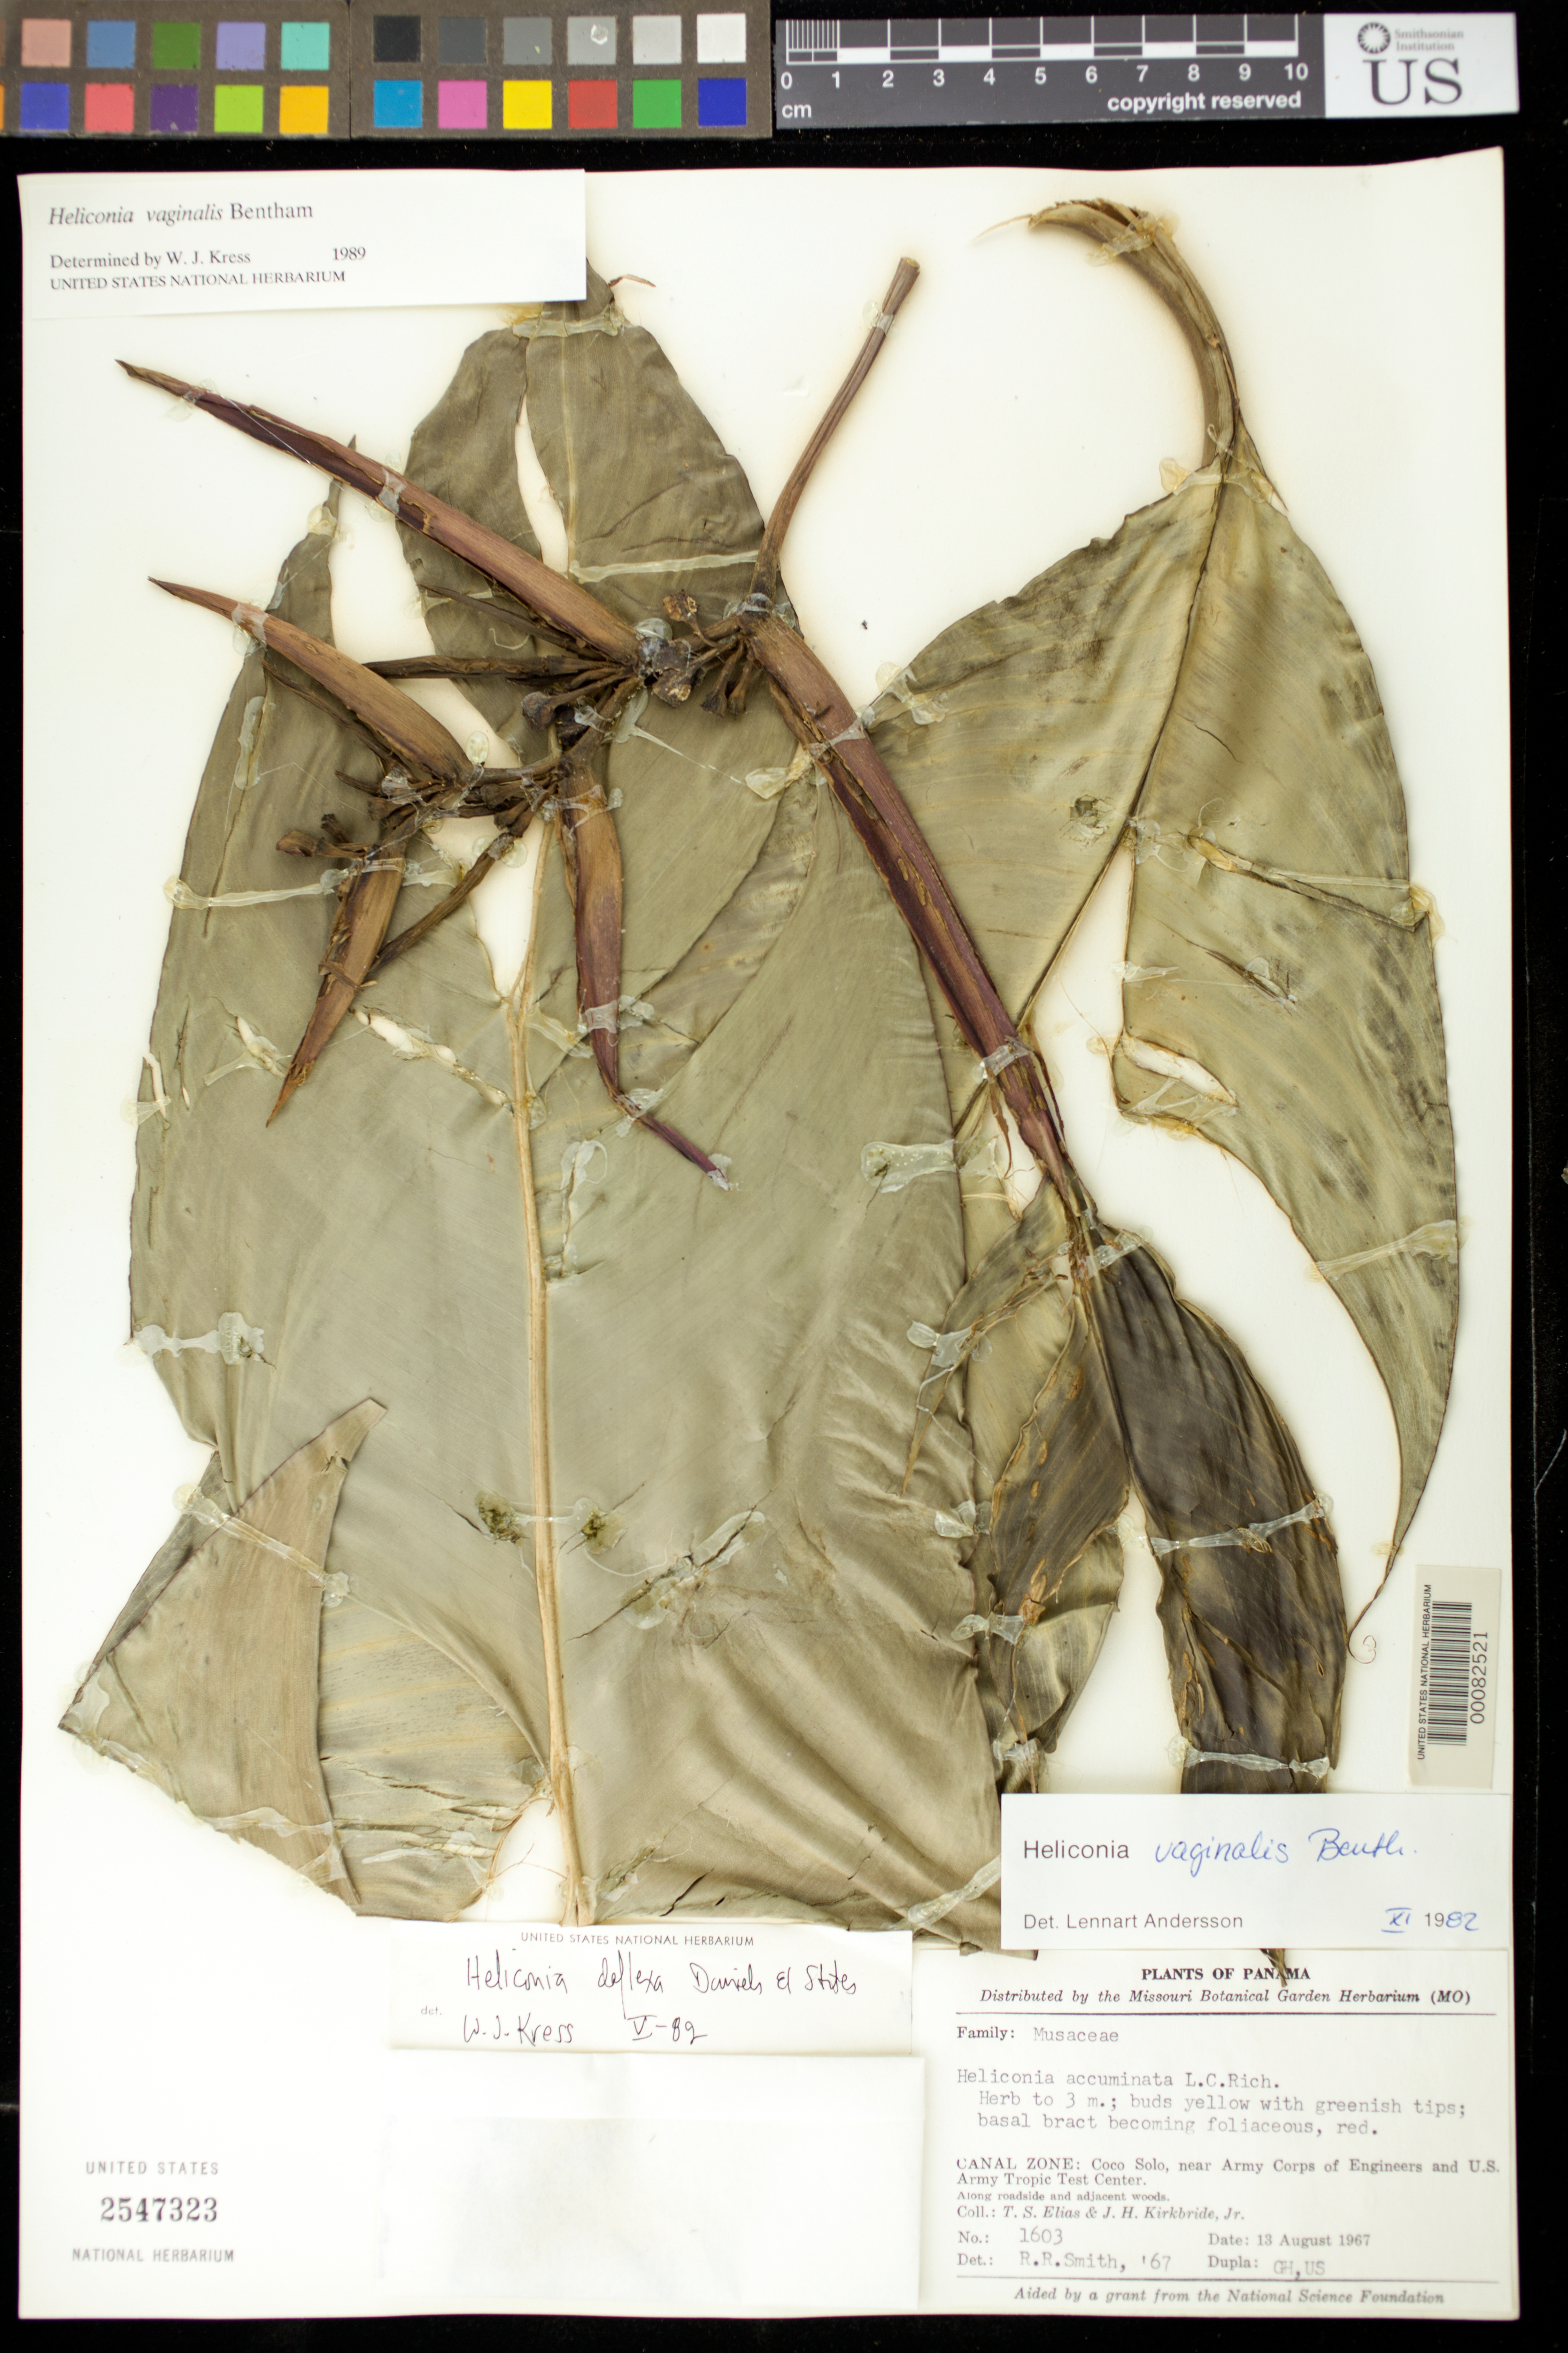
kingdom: Plantae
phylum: Tracheophyta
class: Liliopsida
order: Zingiberales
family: Heliconiaceae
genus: Heliconia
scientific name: Heliconia vaginalis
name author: Benth.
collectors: T. S. Elias & J. H. Kirkbride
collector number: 1603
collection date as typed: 13 Aug 1967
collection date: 1967-08-13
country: Panama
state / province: Colón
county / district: Canal Zone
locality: Coco Solo, near Army Corps of Engineers and US Army Tropic Test Center, along roadside and adjacent woods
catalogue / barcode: US 2547323